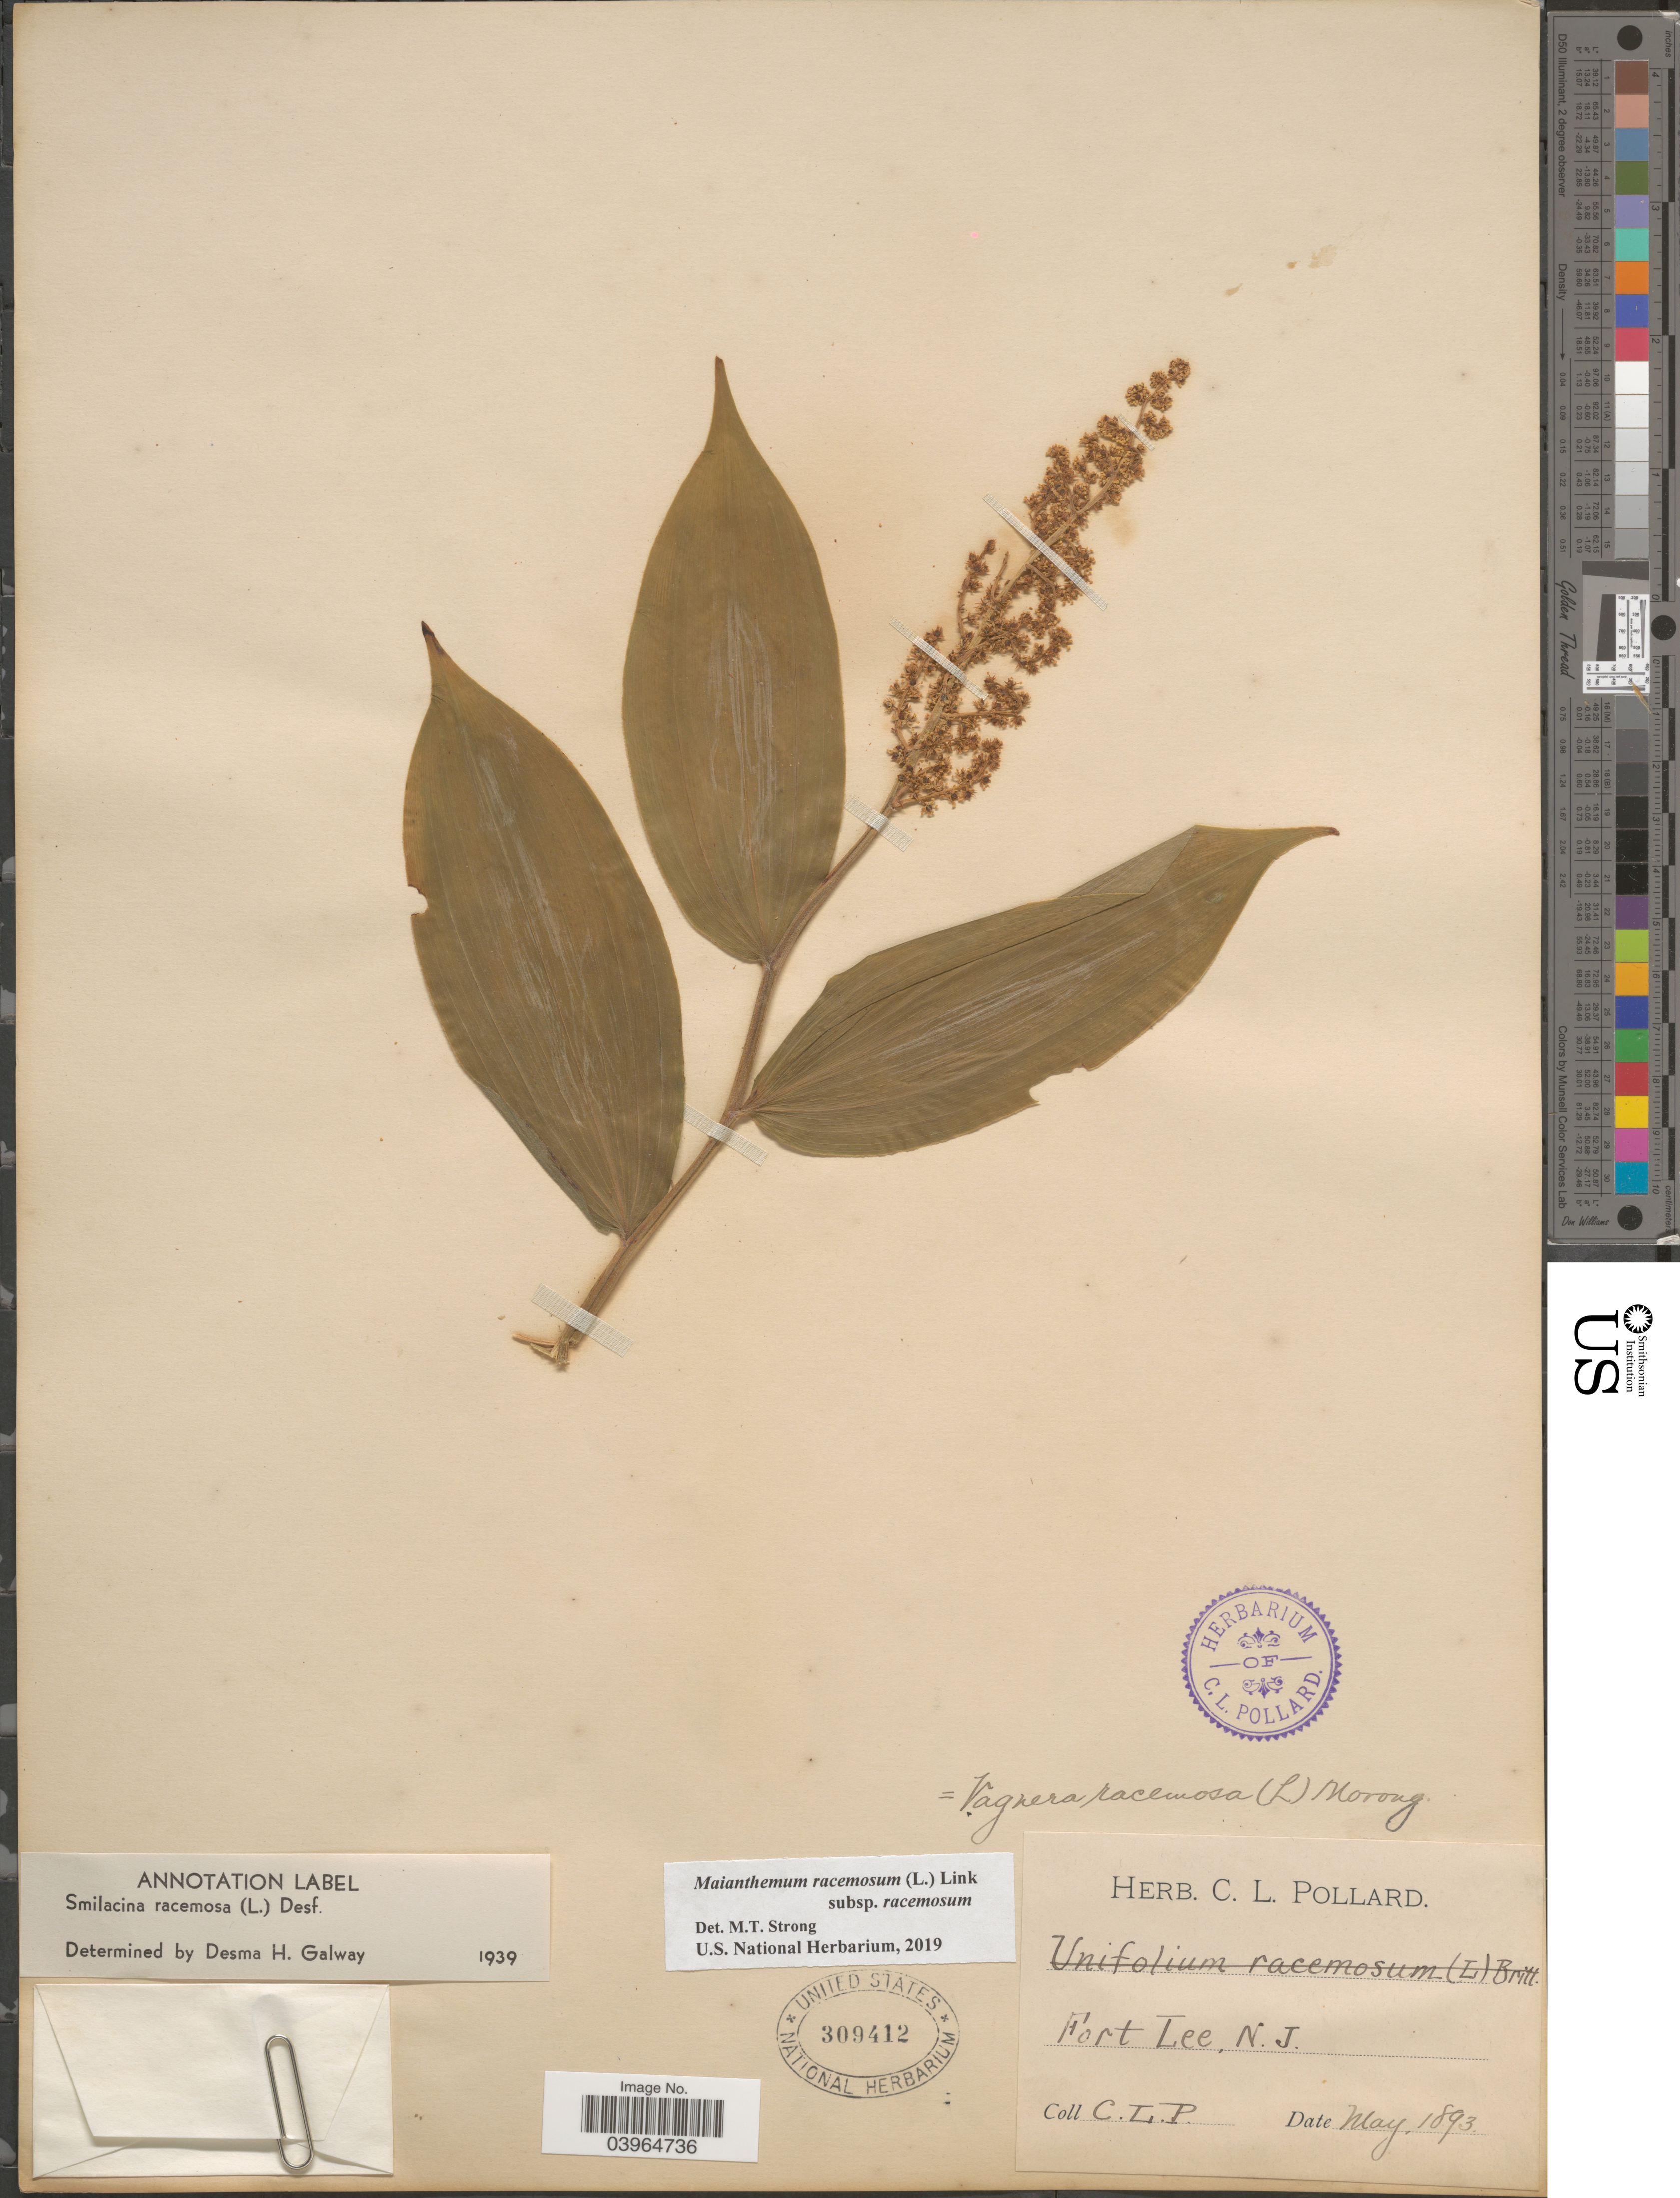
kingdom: Plantae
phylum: Tracheophyta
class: Liliopsida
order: Asparagales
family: Asparagaceae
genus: Maianthemum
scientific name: Maianthemum racemosum subsp. racemosum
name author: (L.) Link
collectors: C. L. Pollard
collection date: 1893-05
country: United States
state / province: New Jersey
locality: Fort Lee.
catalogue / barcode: US 309412